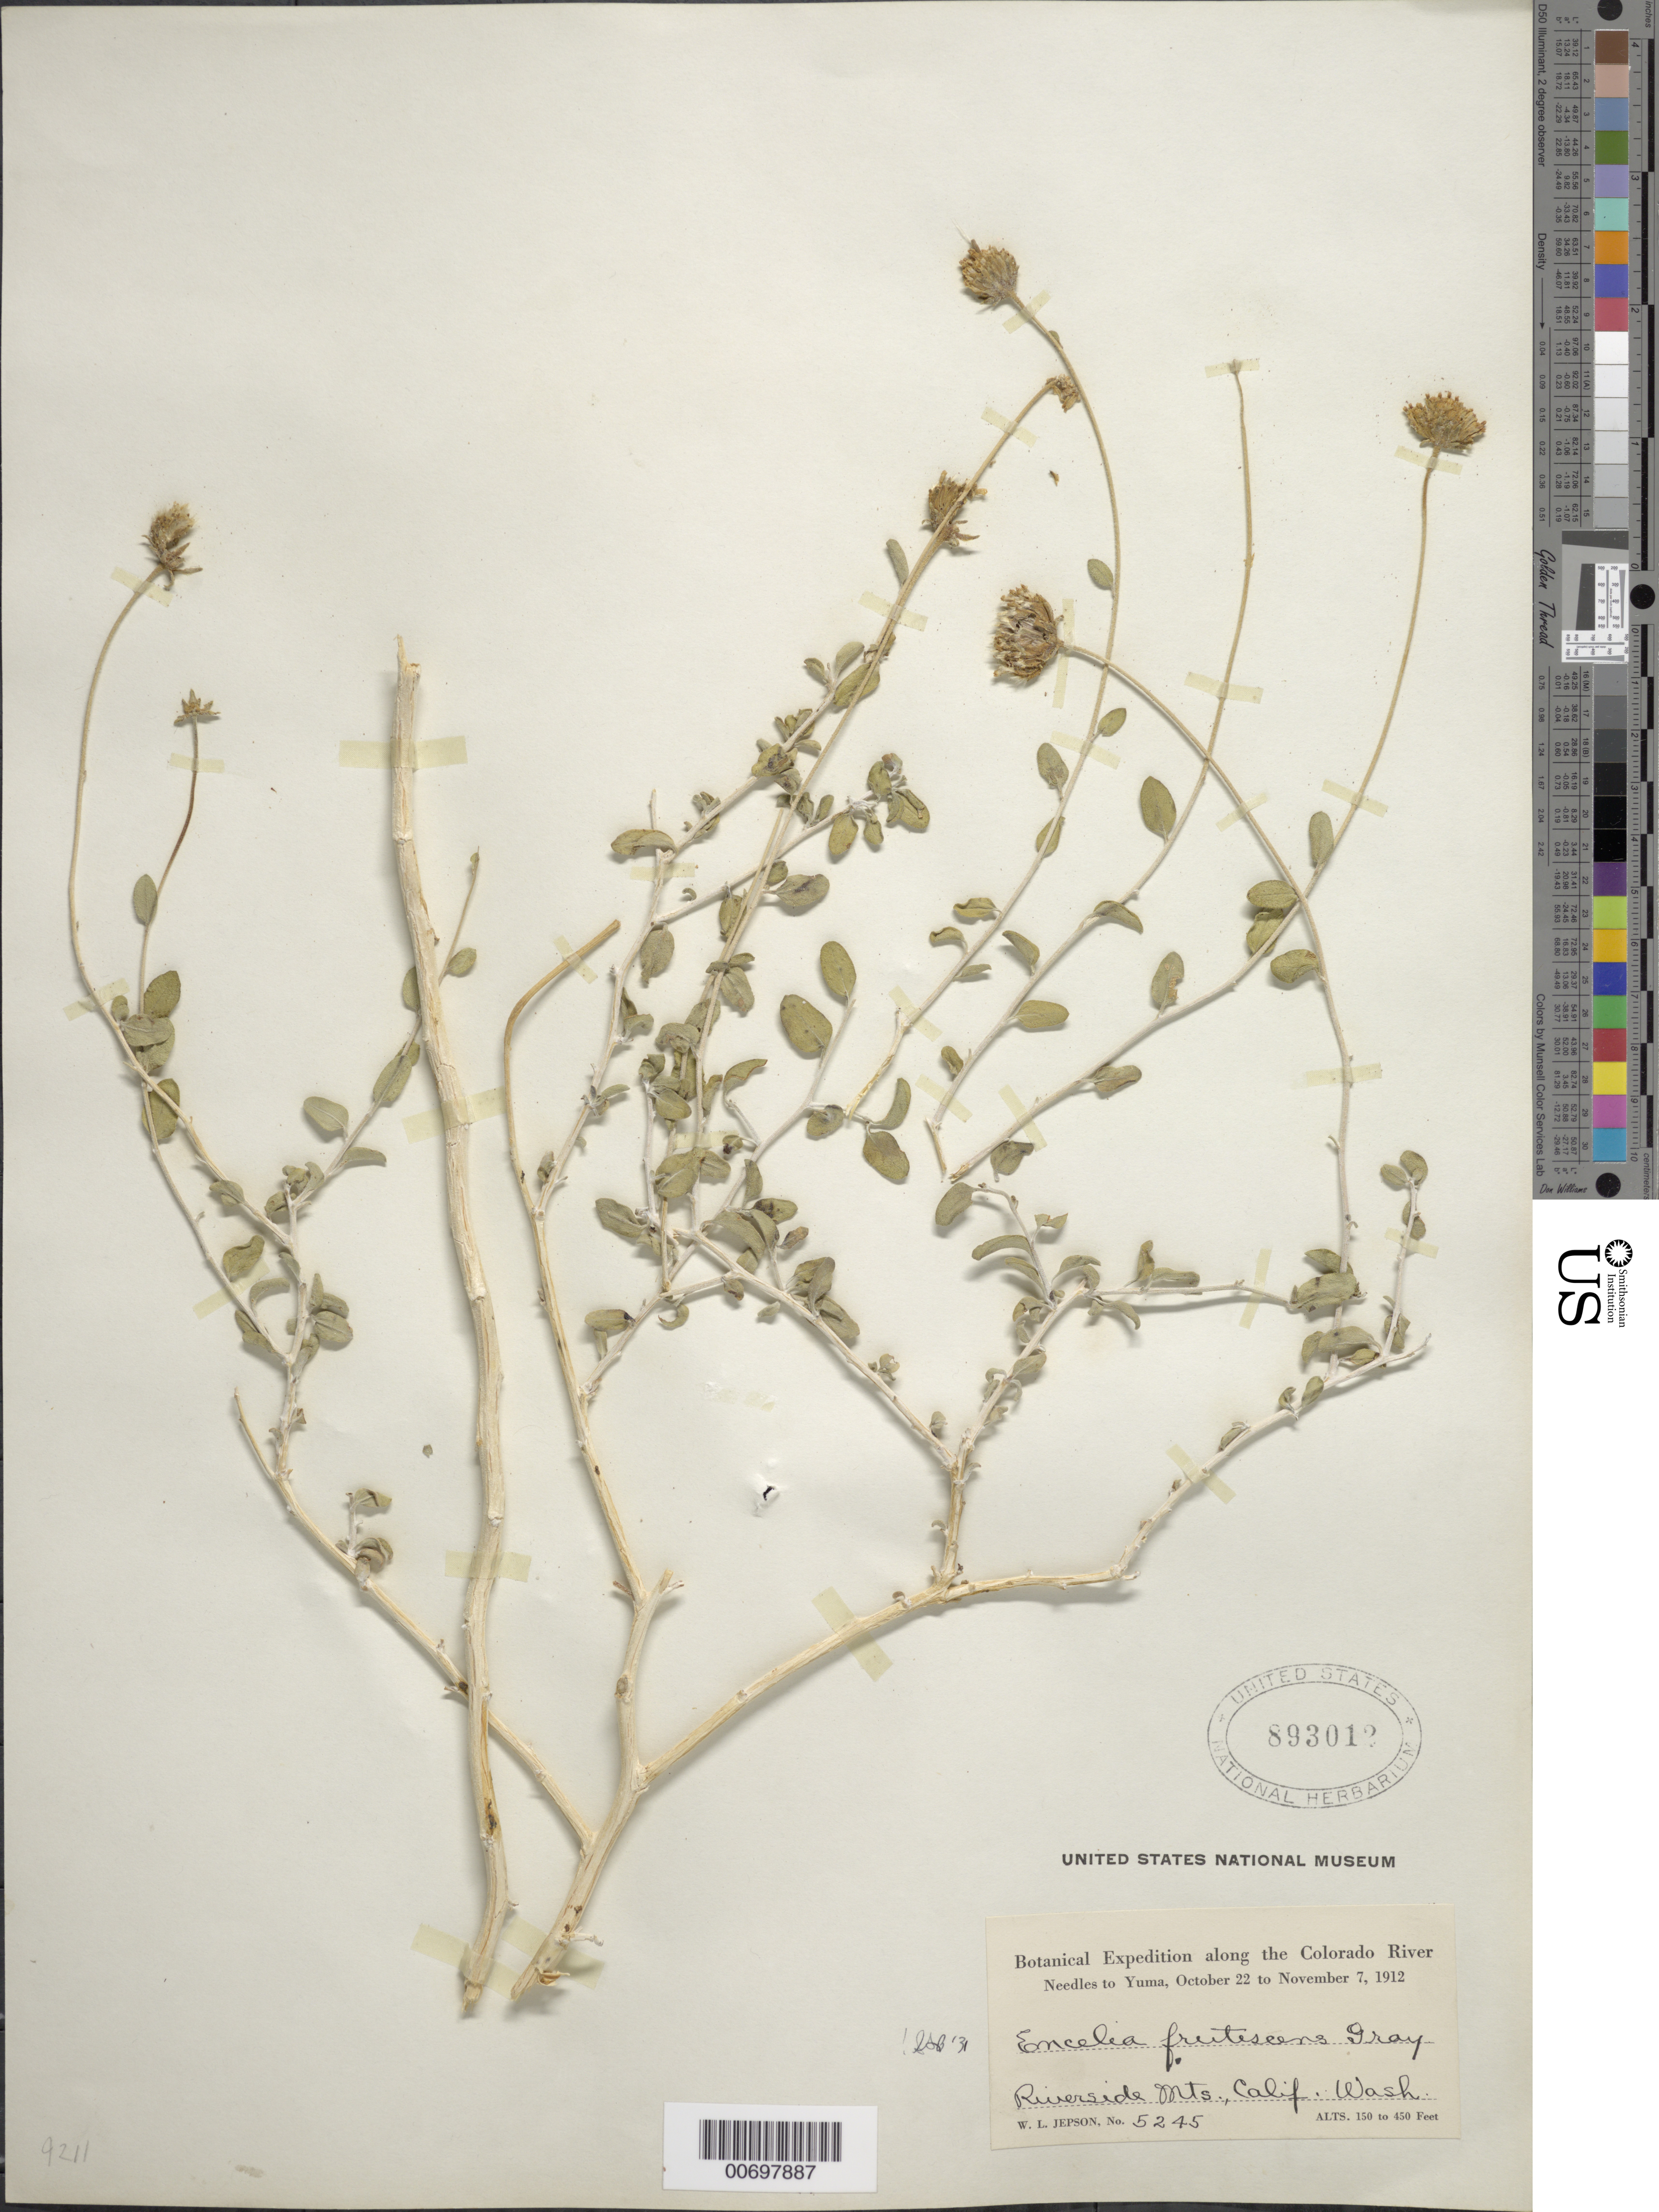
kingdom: Plantae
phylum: Tracheophyta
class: Magnoliopsida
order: Asterales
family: Asteraceae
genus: Encelia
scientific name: Encelia frutescens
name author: (A. Gray) A. Gray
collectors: W. L. Jepson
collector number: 5245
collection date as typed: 22 Oct 1912 to 07 Nov 1912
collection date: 1912-10-22/1912-11-07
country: United States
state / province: California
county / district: San Bernardino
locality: Needles to Yuma. Riverside Mts.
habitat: Wash.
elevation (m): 46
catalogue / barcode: US 893012